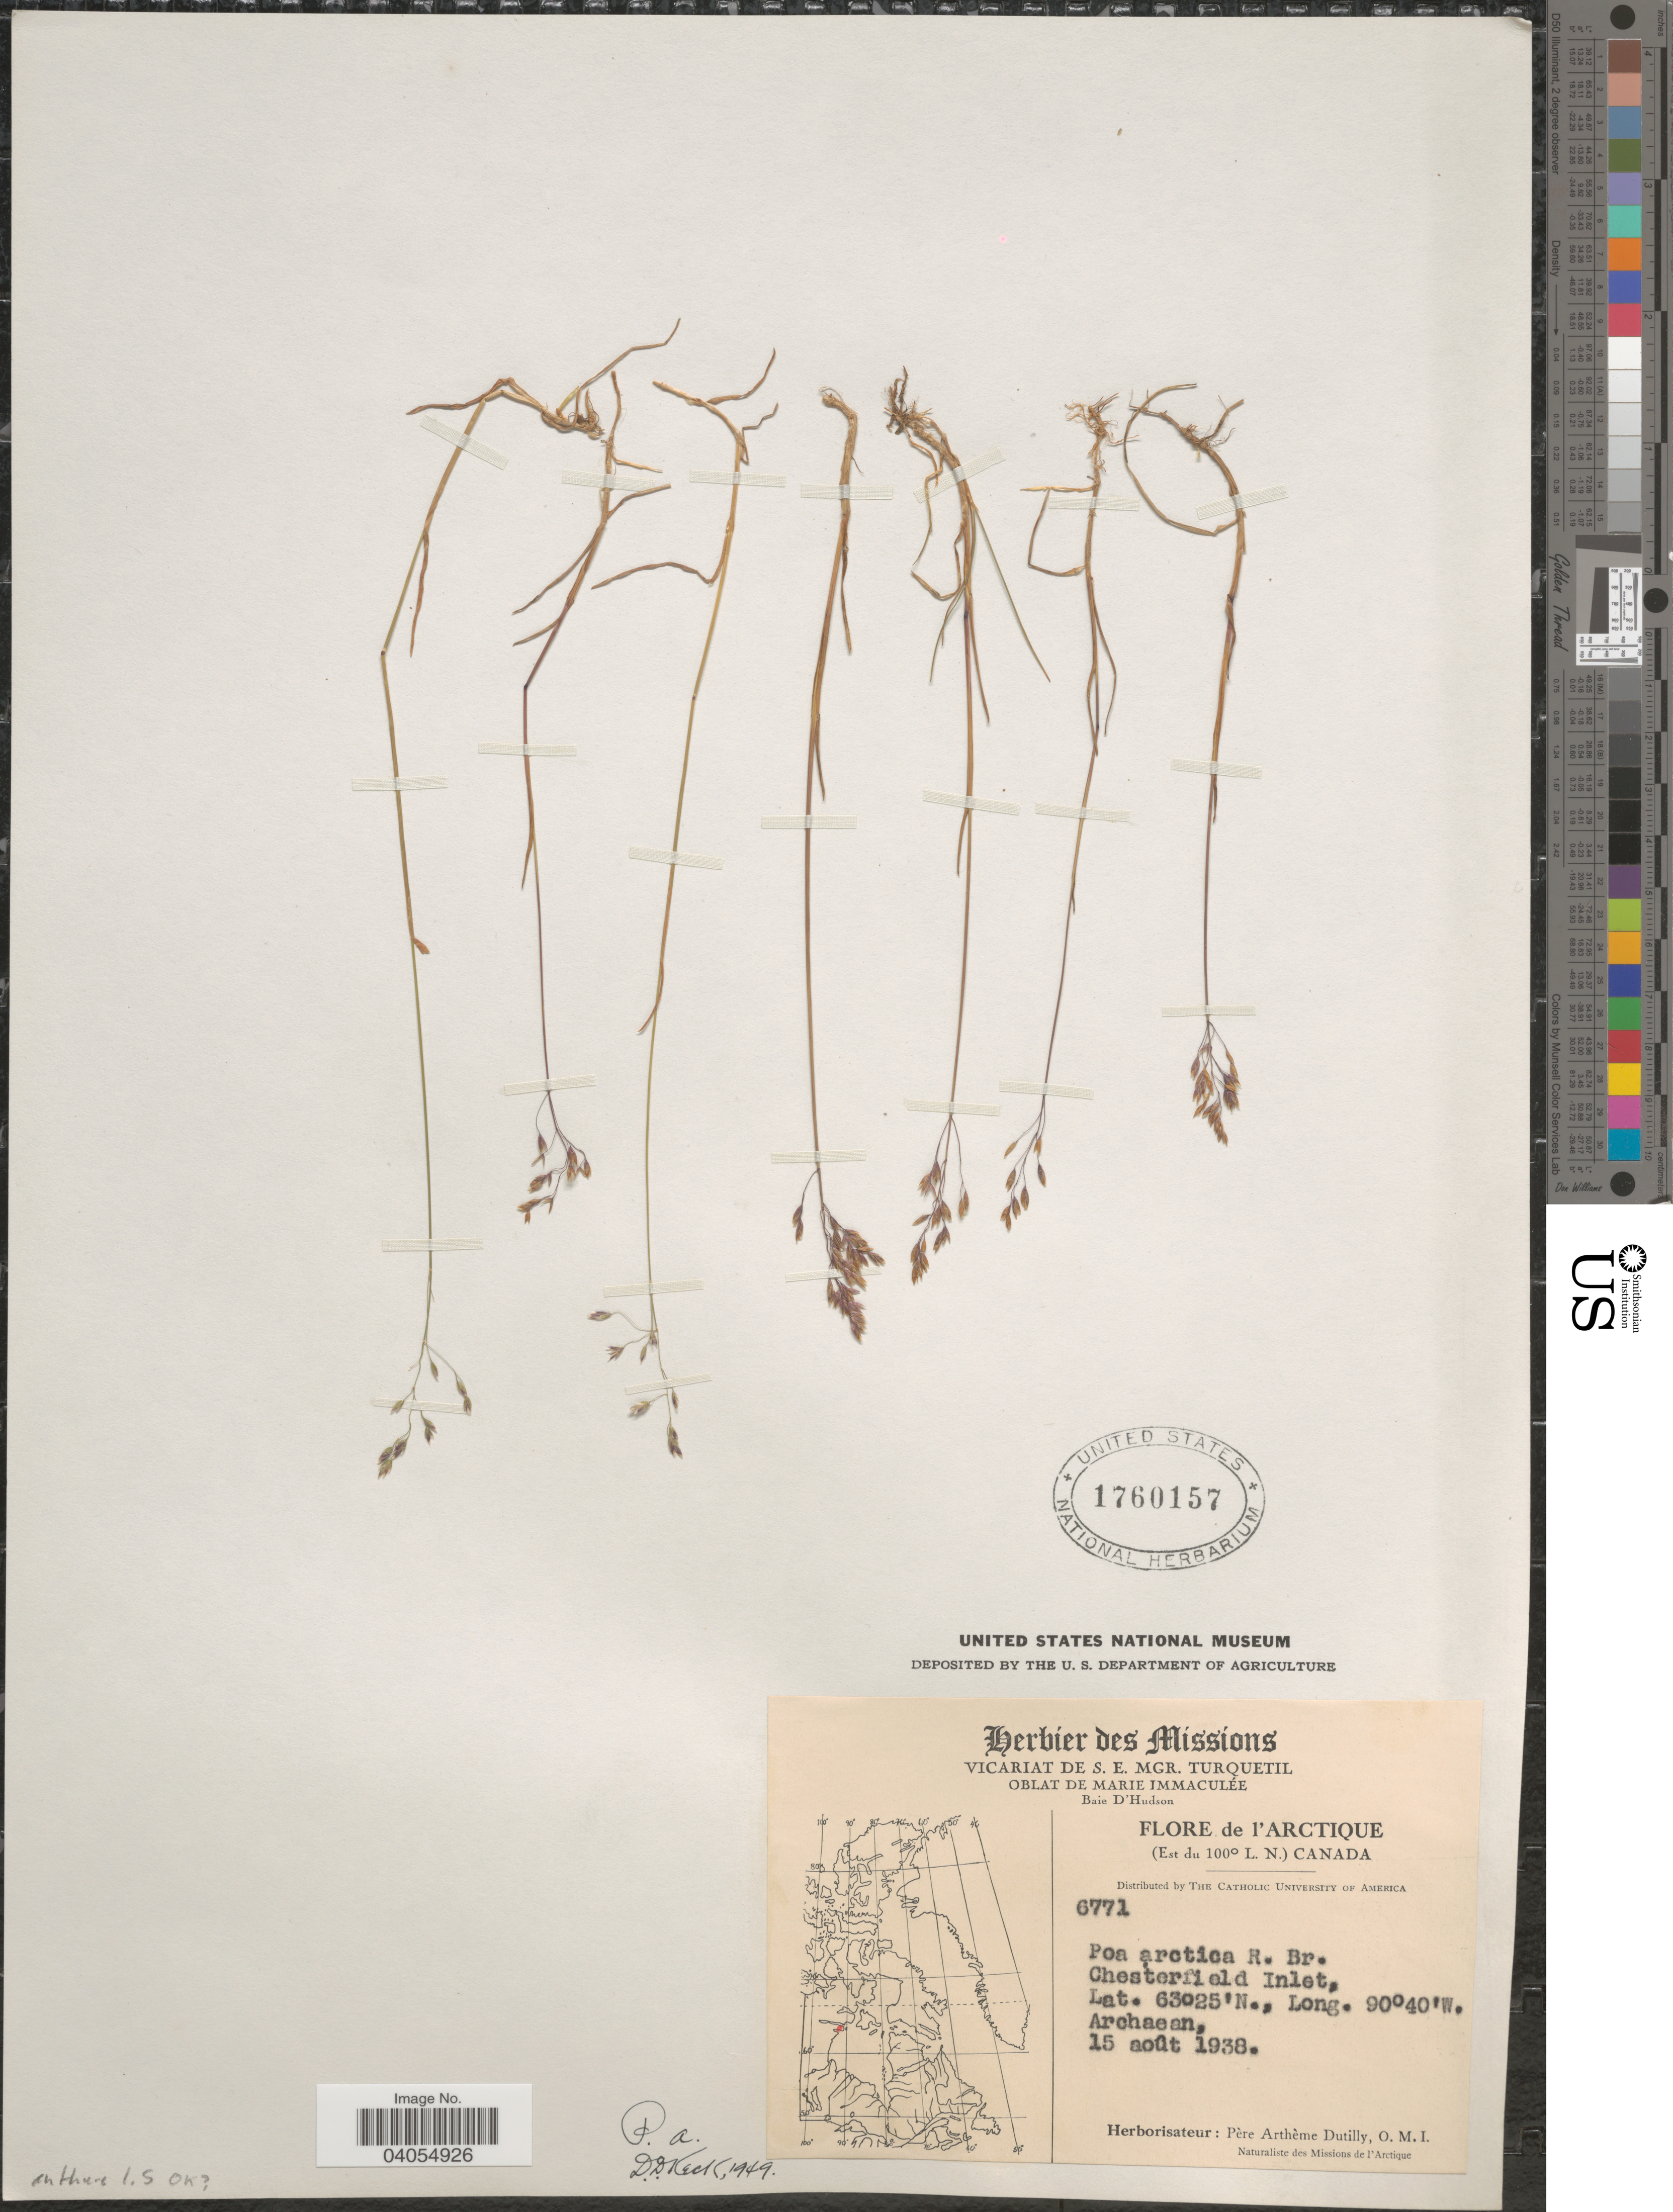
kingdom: Plantae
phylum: Tracheophyta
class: Liliopsida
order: Poales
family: Poaceae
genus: Poa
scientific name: Poa arctica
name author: R. Br.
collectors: P. Dutilly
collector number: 6771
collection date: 1938-08-15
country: Canada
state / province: Nunavut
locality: Arctique (Est du 100° L. N.) Chesterfield Inlet.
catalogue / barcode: US 1760157